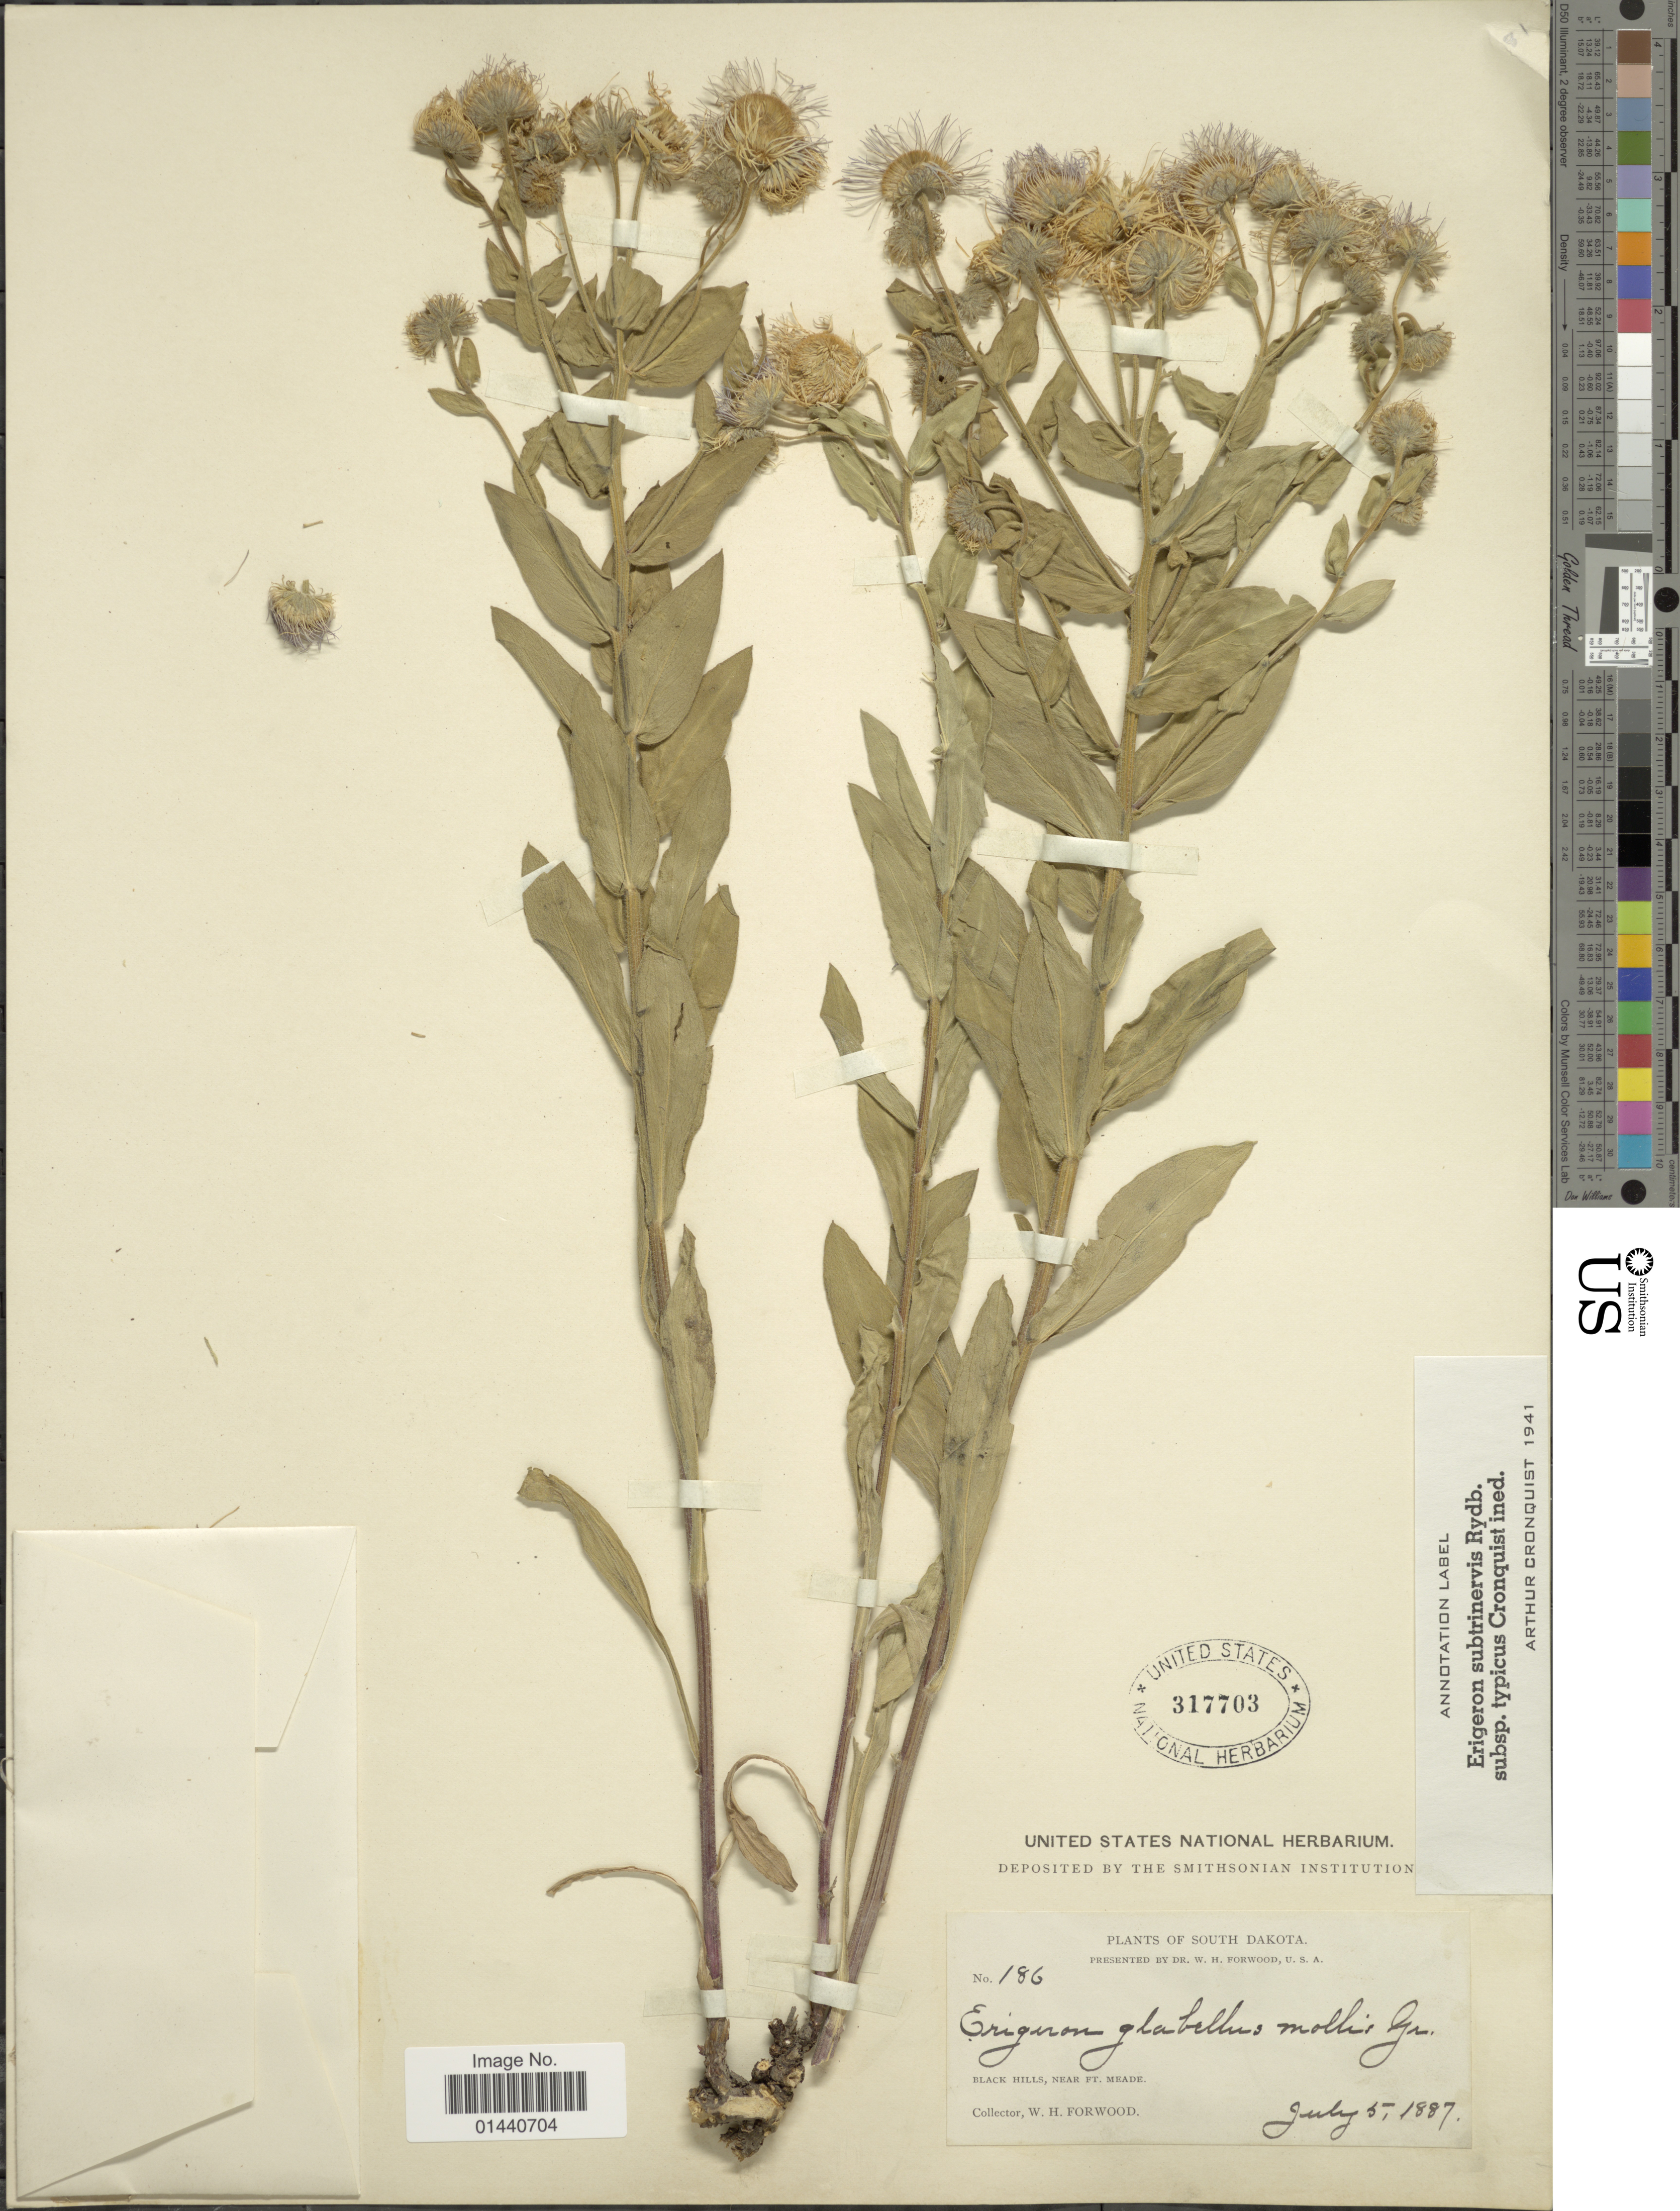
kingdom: Plantae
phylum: Tracheophyta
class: Magnoliopsida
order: Asterales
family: Asteraceae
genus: Erigeron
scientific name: Erigeron subtrinervis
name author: Rydb. ex Porter & Britton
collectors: W. Forwood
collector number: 186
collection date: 1887-07-05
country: United States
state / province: South Dakota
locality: Black Hills, near Ft. Meade.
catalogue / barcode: US 317703